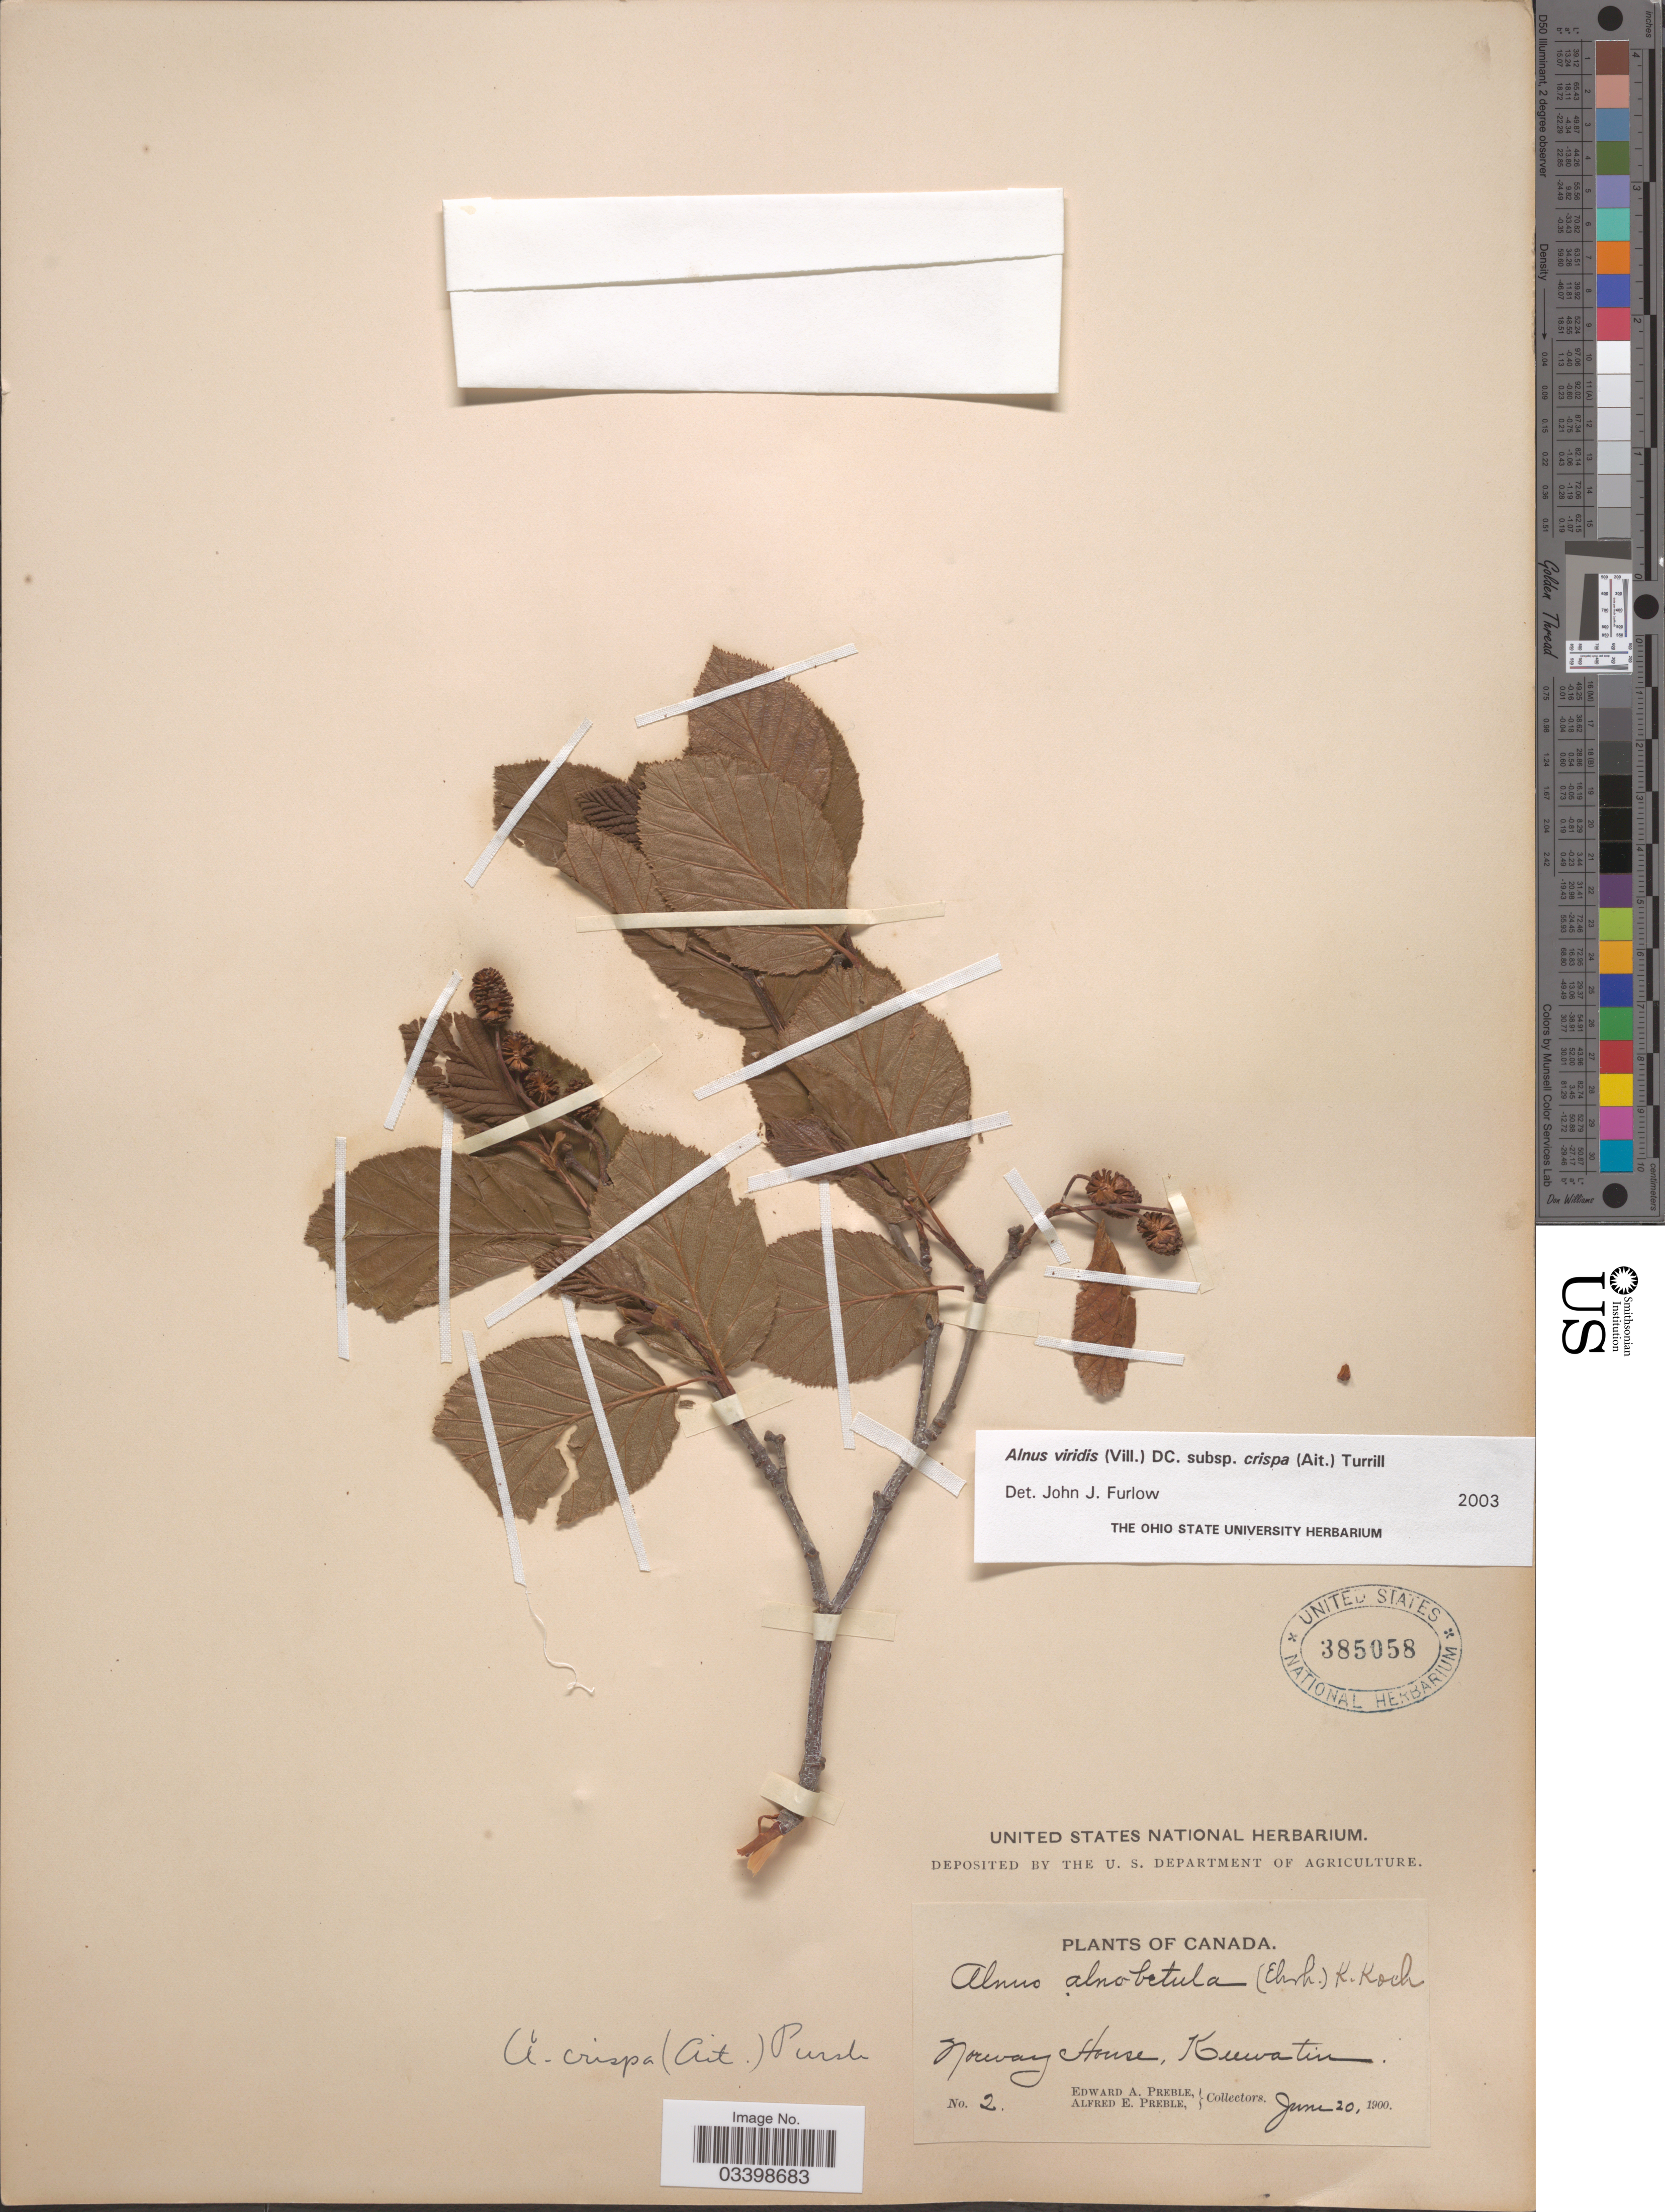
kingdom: Plantae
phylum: Tracheophyta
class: Magnoliopsida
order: Fagales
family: Betulaceae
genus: Alnus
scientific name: Alnus viridis subsp. crispa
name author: (Aiton) Turrill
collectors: E. Preble & A. Preble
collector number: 2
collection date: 1900-06-20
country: Canada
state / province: Nunavut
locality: Norway House, Keewatin.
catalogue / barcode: US 385058